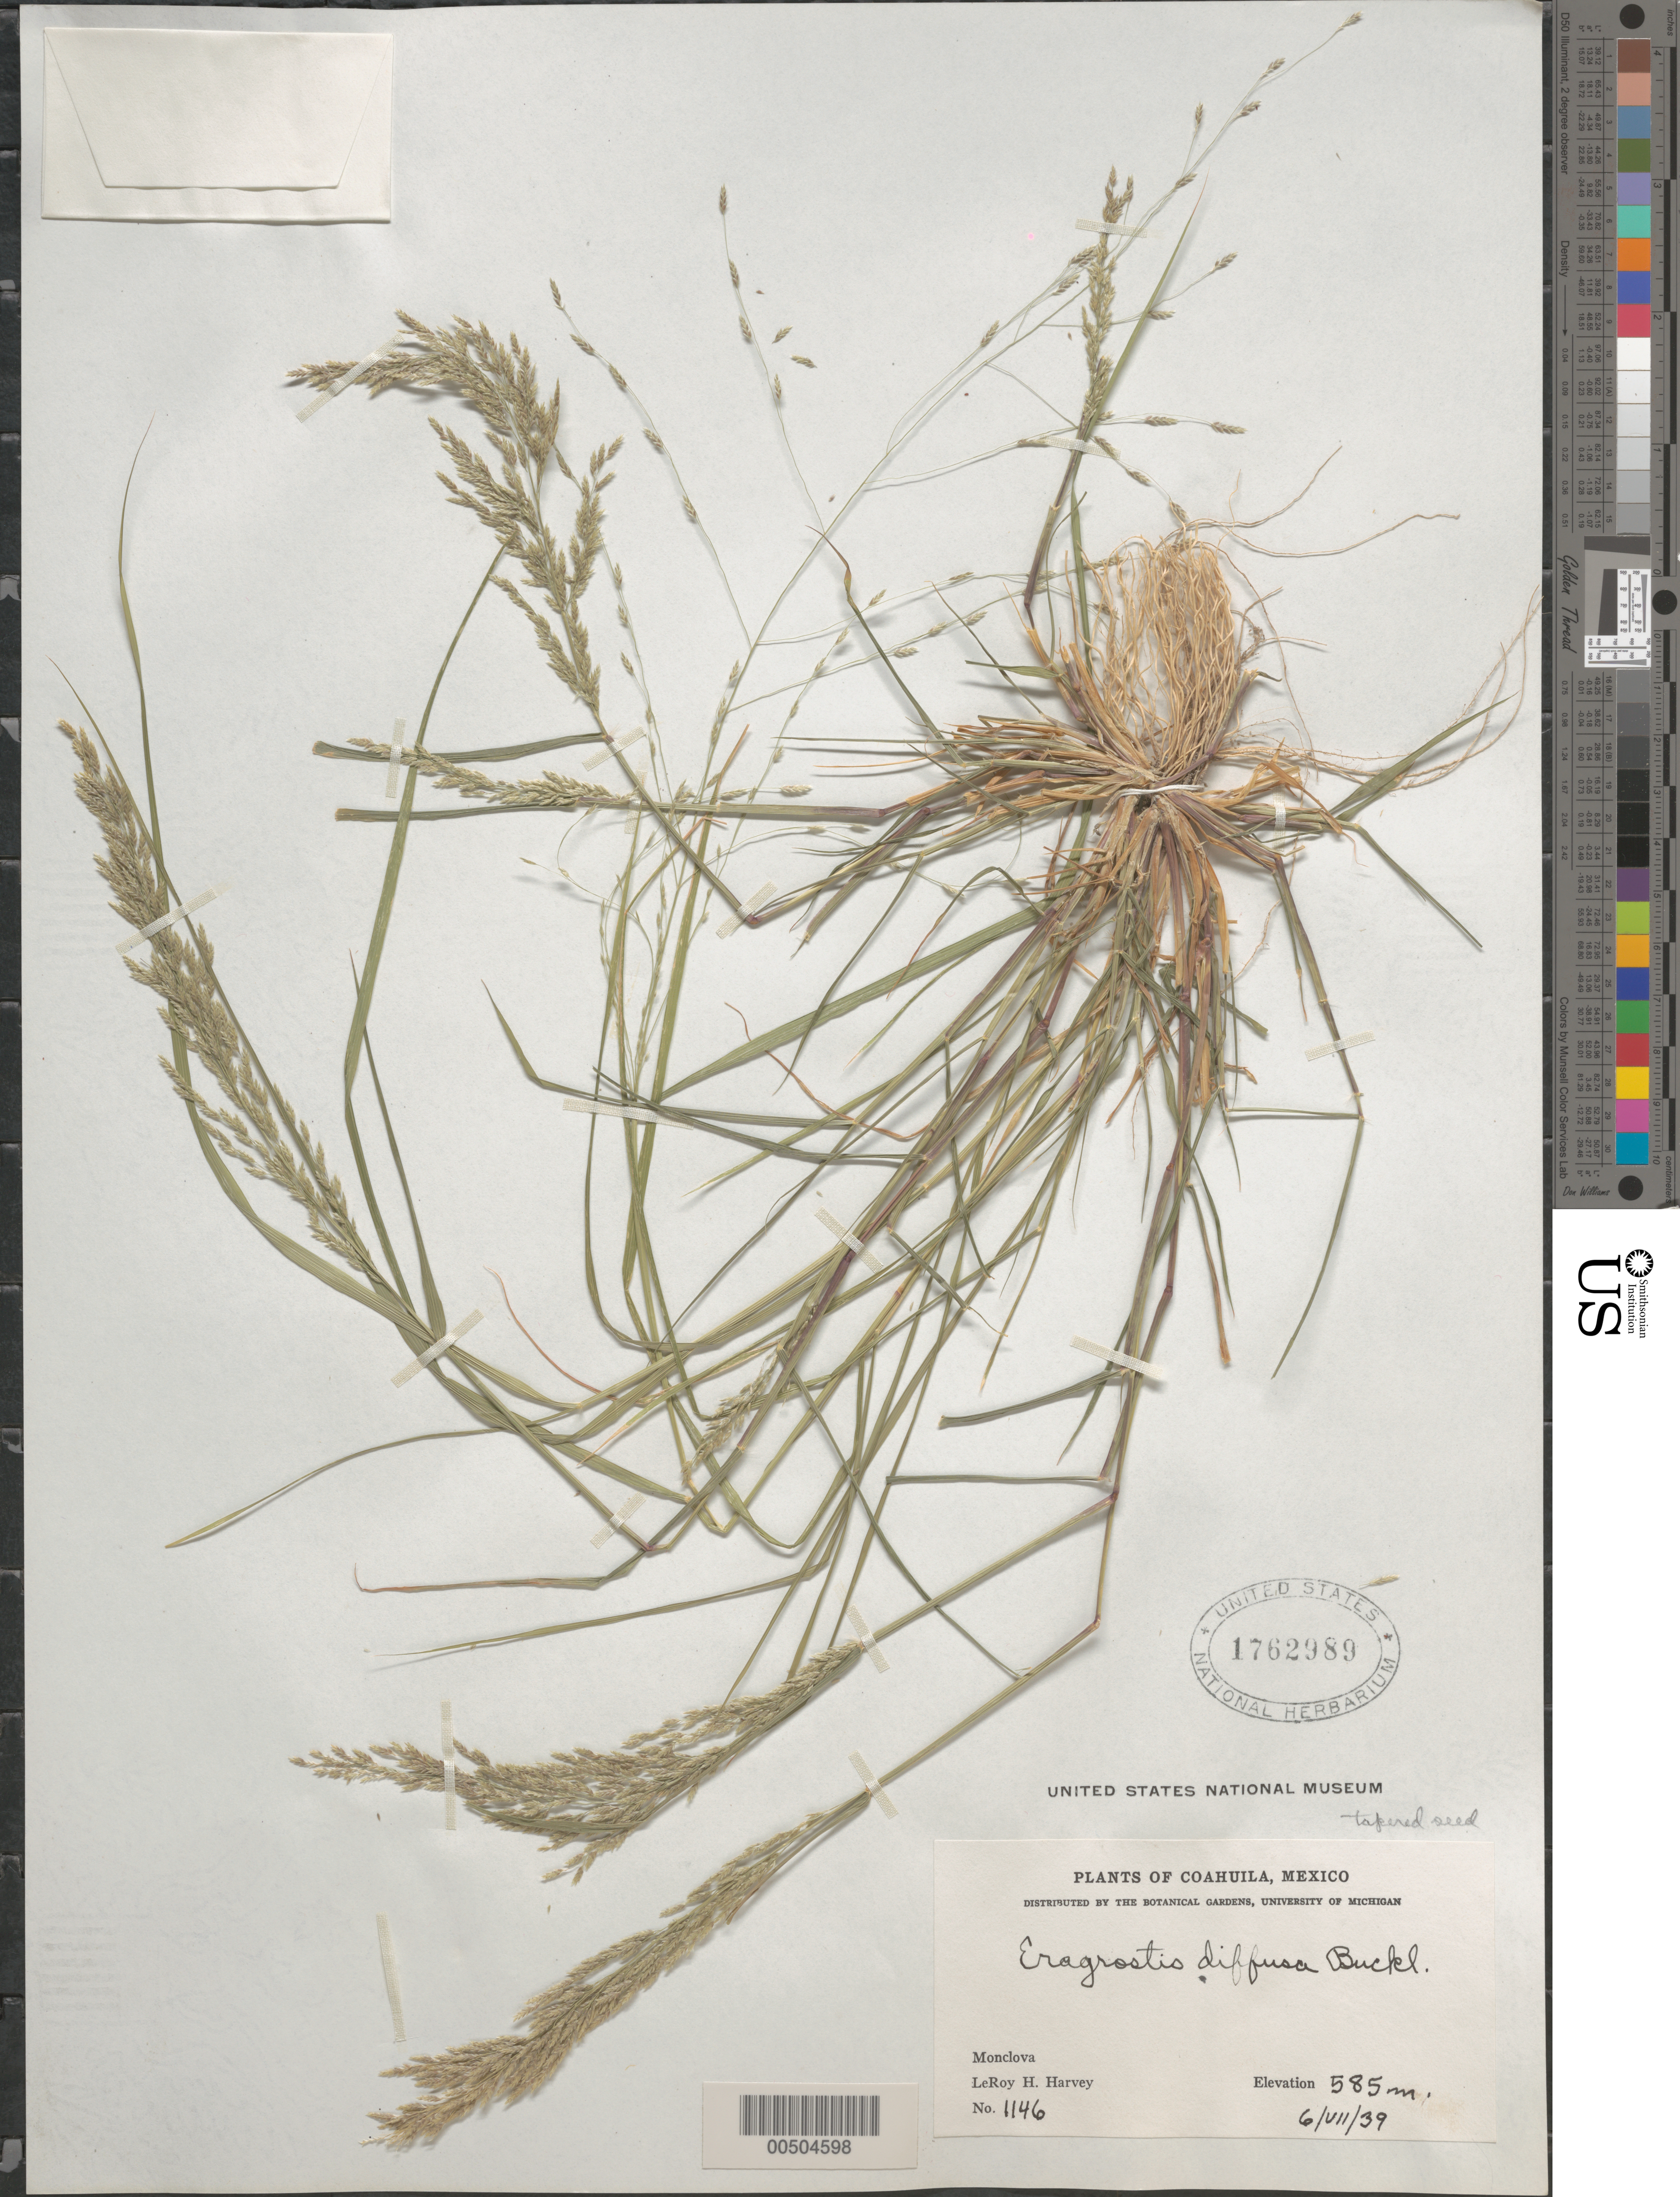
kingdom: Plantae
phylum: Tracheophyta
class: Liliopsida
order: Poales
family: Poaceae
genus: Eragrostis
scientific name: Eragrostis pectinacea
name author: (Michx.) Nees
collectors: L. H. Harvey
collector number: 1146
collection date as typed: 6 Jul 1939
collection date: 1939-07-06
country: Mexico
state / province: Coahuila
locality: Monclova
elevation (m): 585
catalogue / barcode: US 1762989